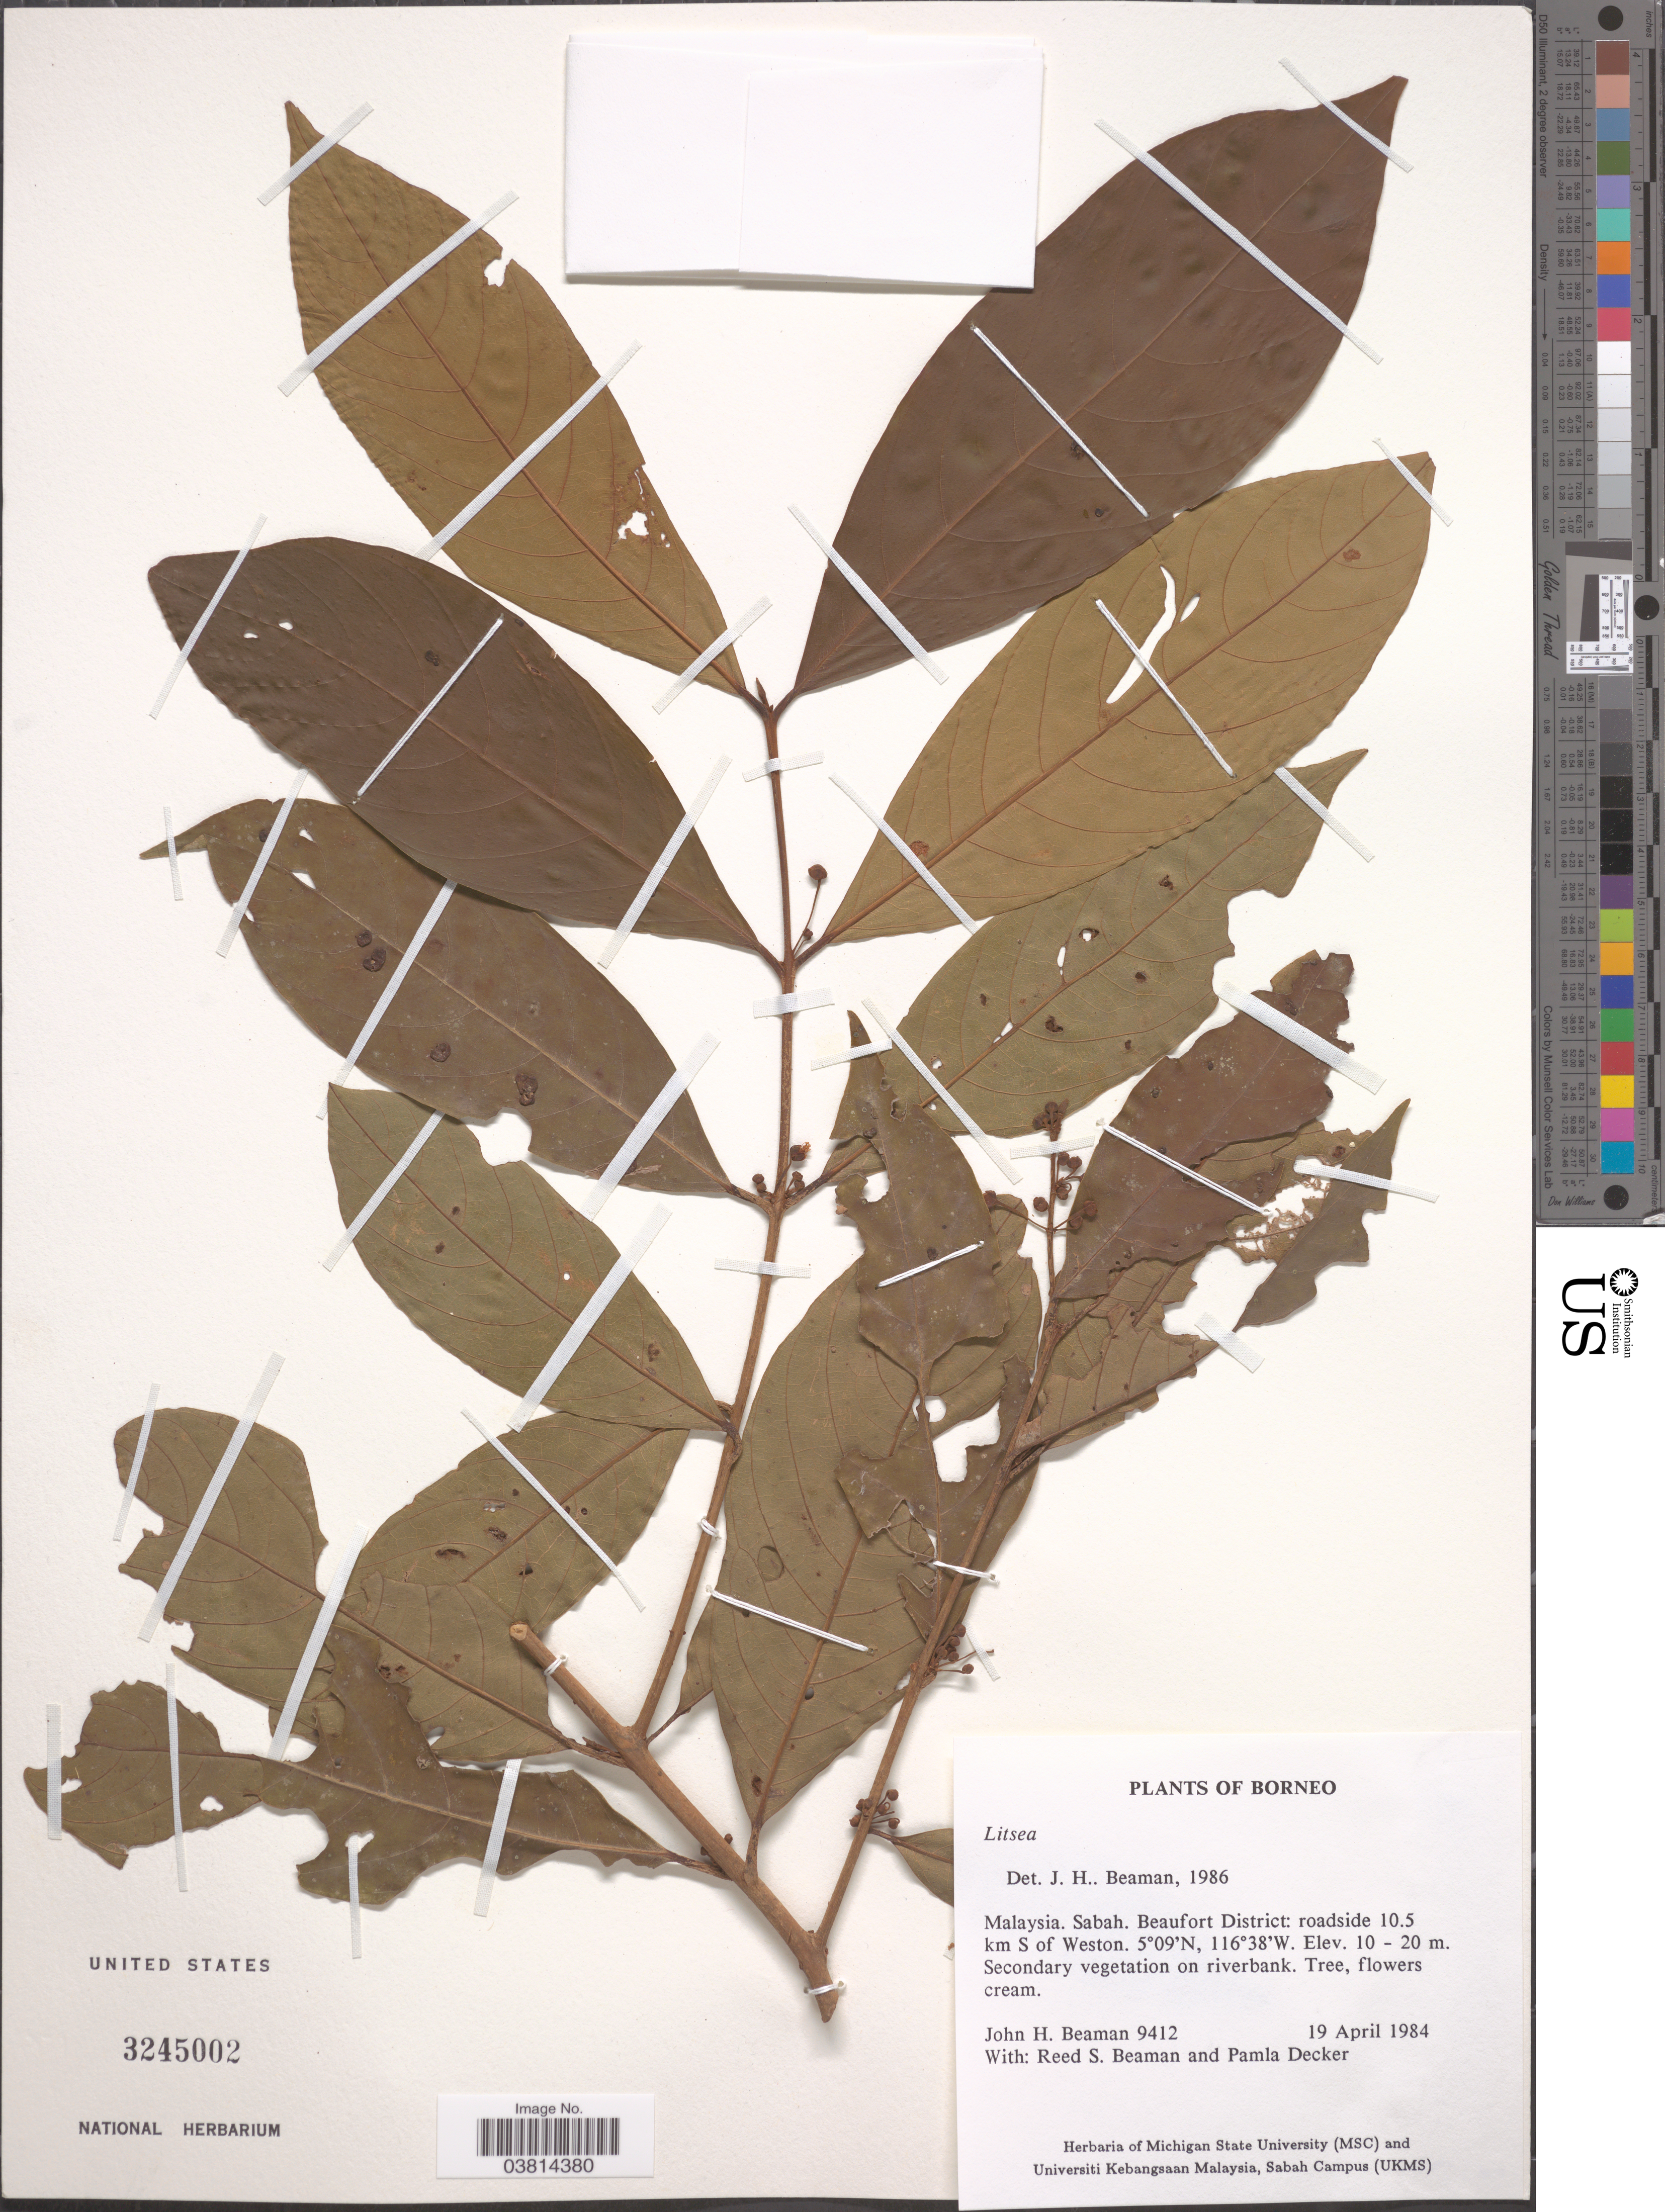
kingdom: Plantae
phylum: Tracheophyta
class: Magnoliopsida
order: Laurales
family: Lauraceae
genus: Litsea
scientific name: Litsea sp.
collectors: J. H. Beaman, R. S. Beaman & P. Decker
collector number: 9412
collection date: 1984-04-19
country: Malaysia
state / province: Sabah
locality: Borneo. Beaufort District: roadside 10.5 km S of Weston.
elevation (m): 10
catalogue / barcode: US 3245002